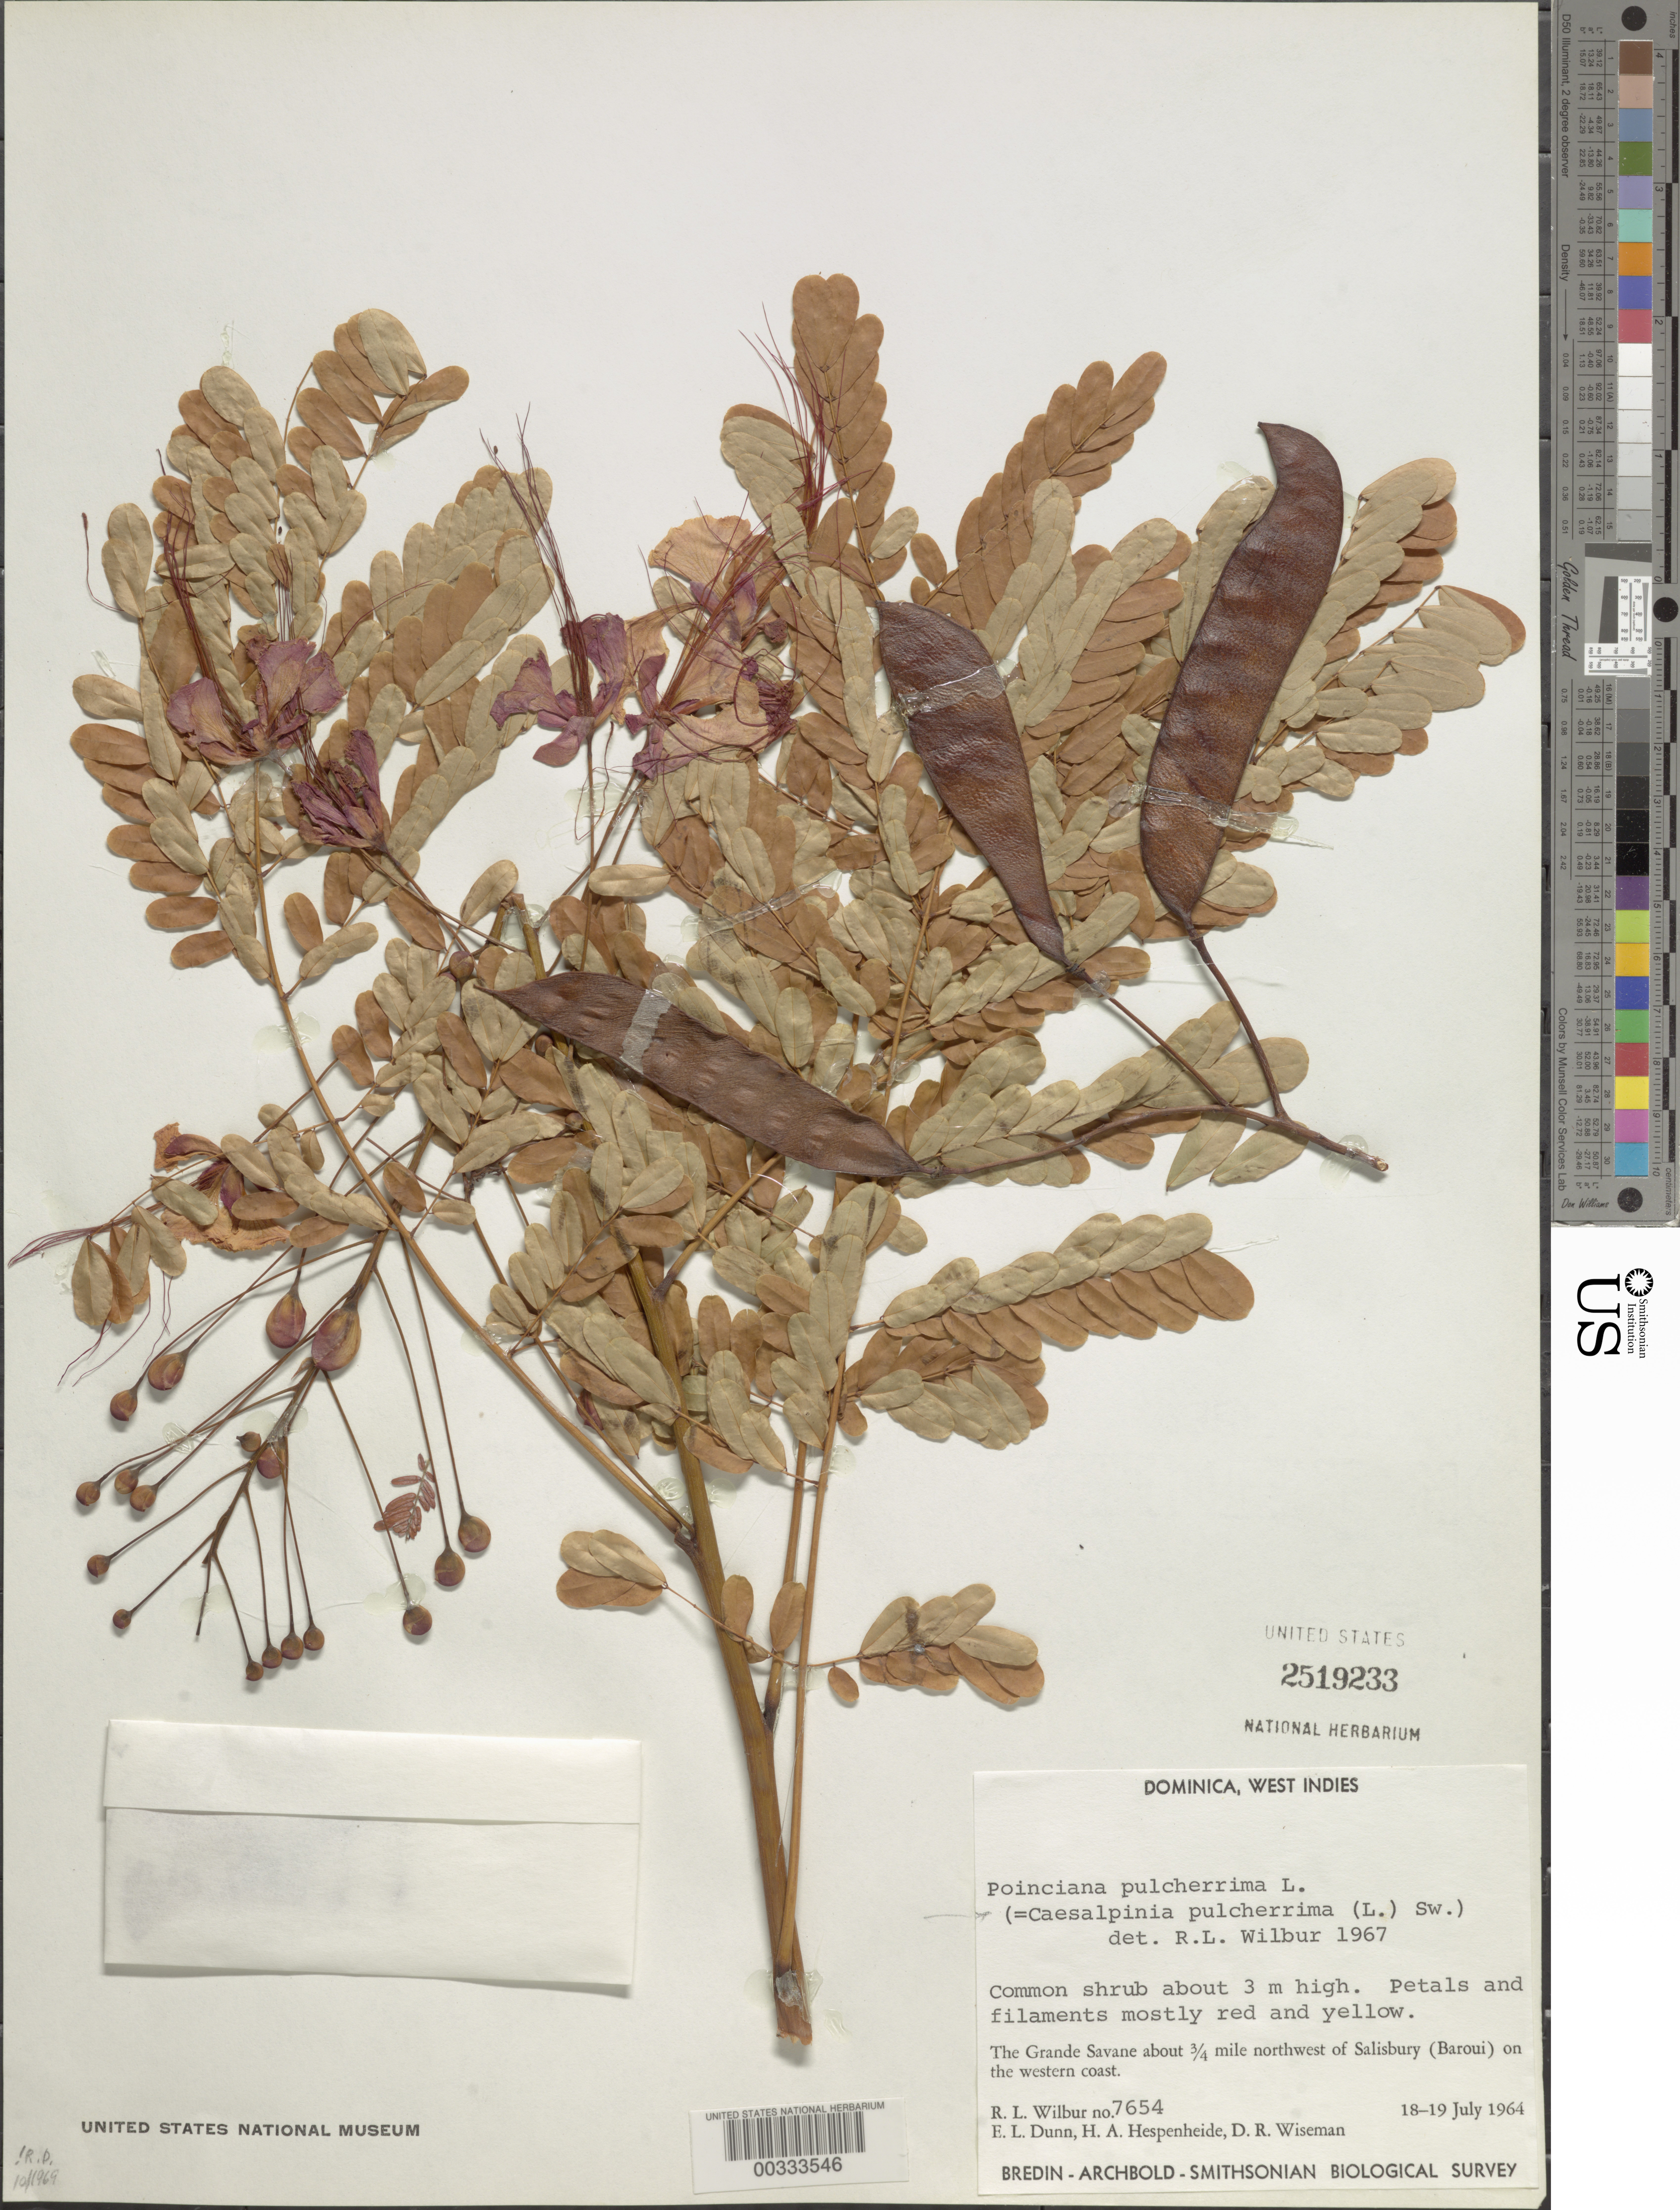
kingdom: Plantae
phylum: Tracheophyta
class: Magnoliopsida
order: Fabales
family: Fabaceae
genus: Caesalpinia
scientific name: Caesalpinia pulcherrima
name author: (L.) Sw.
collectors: R. L. Wilbur, E. Dunn, H. A. Hespenheide & D. R. Wiseman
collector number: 7654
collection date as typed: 18 Jul 1964 to 19 Jul 1964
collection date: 1964-07-18/1964-07-19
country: Dominica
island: Dominica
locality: The grande savane about 3/4 mi nw of salisbury (baroui) on western coast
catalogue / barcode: US 2519233